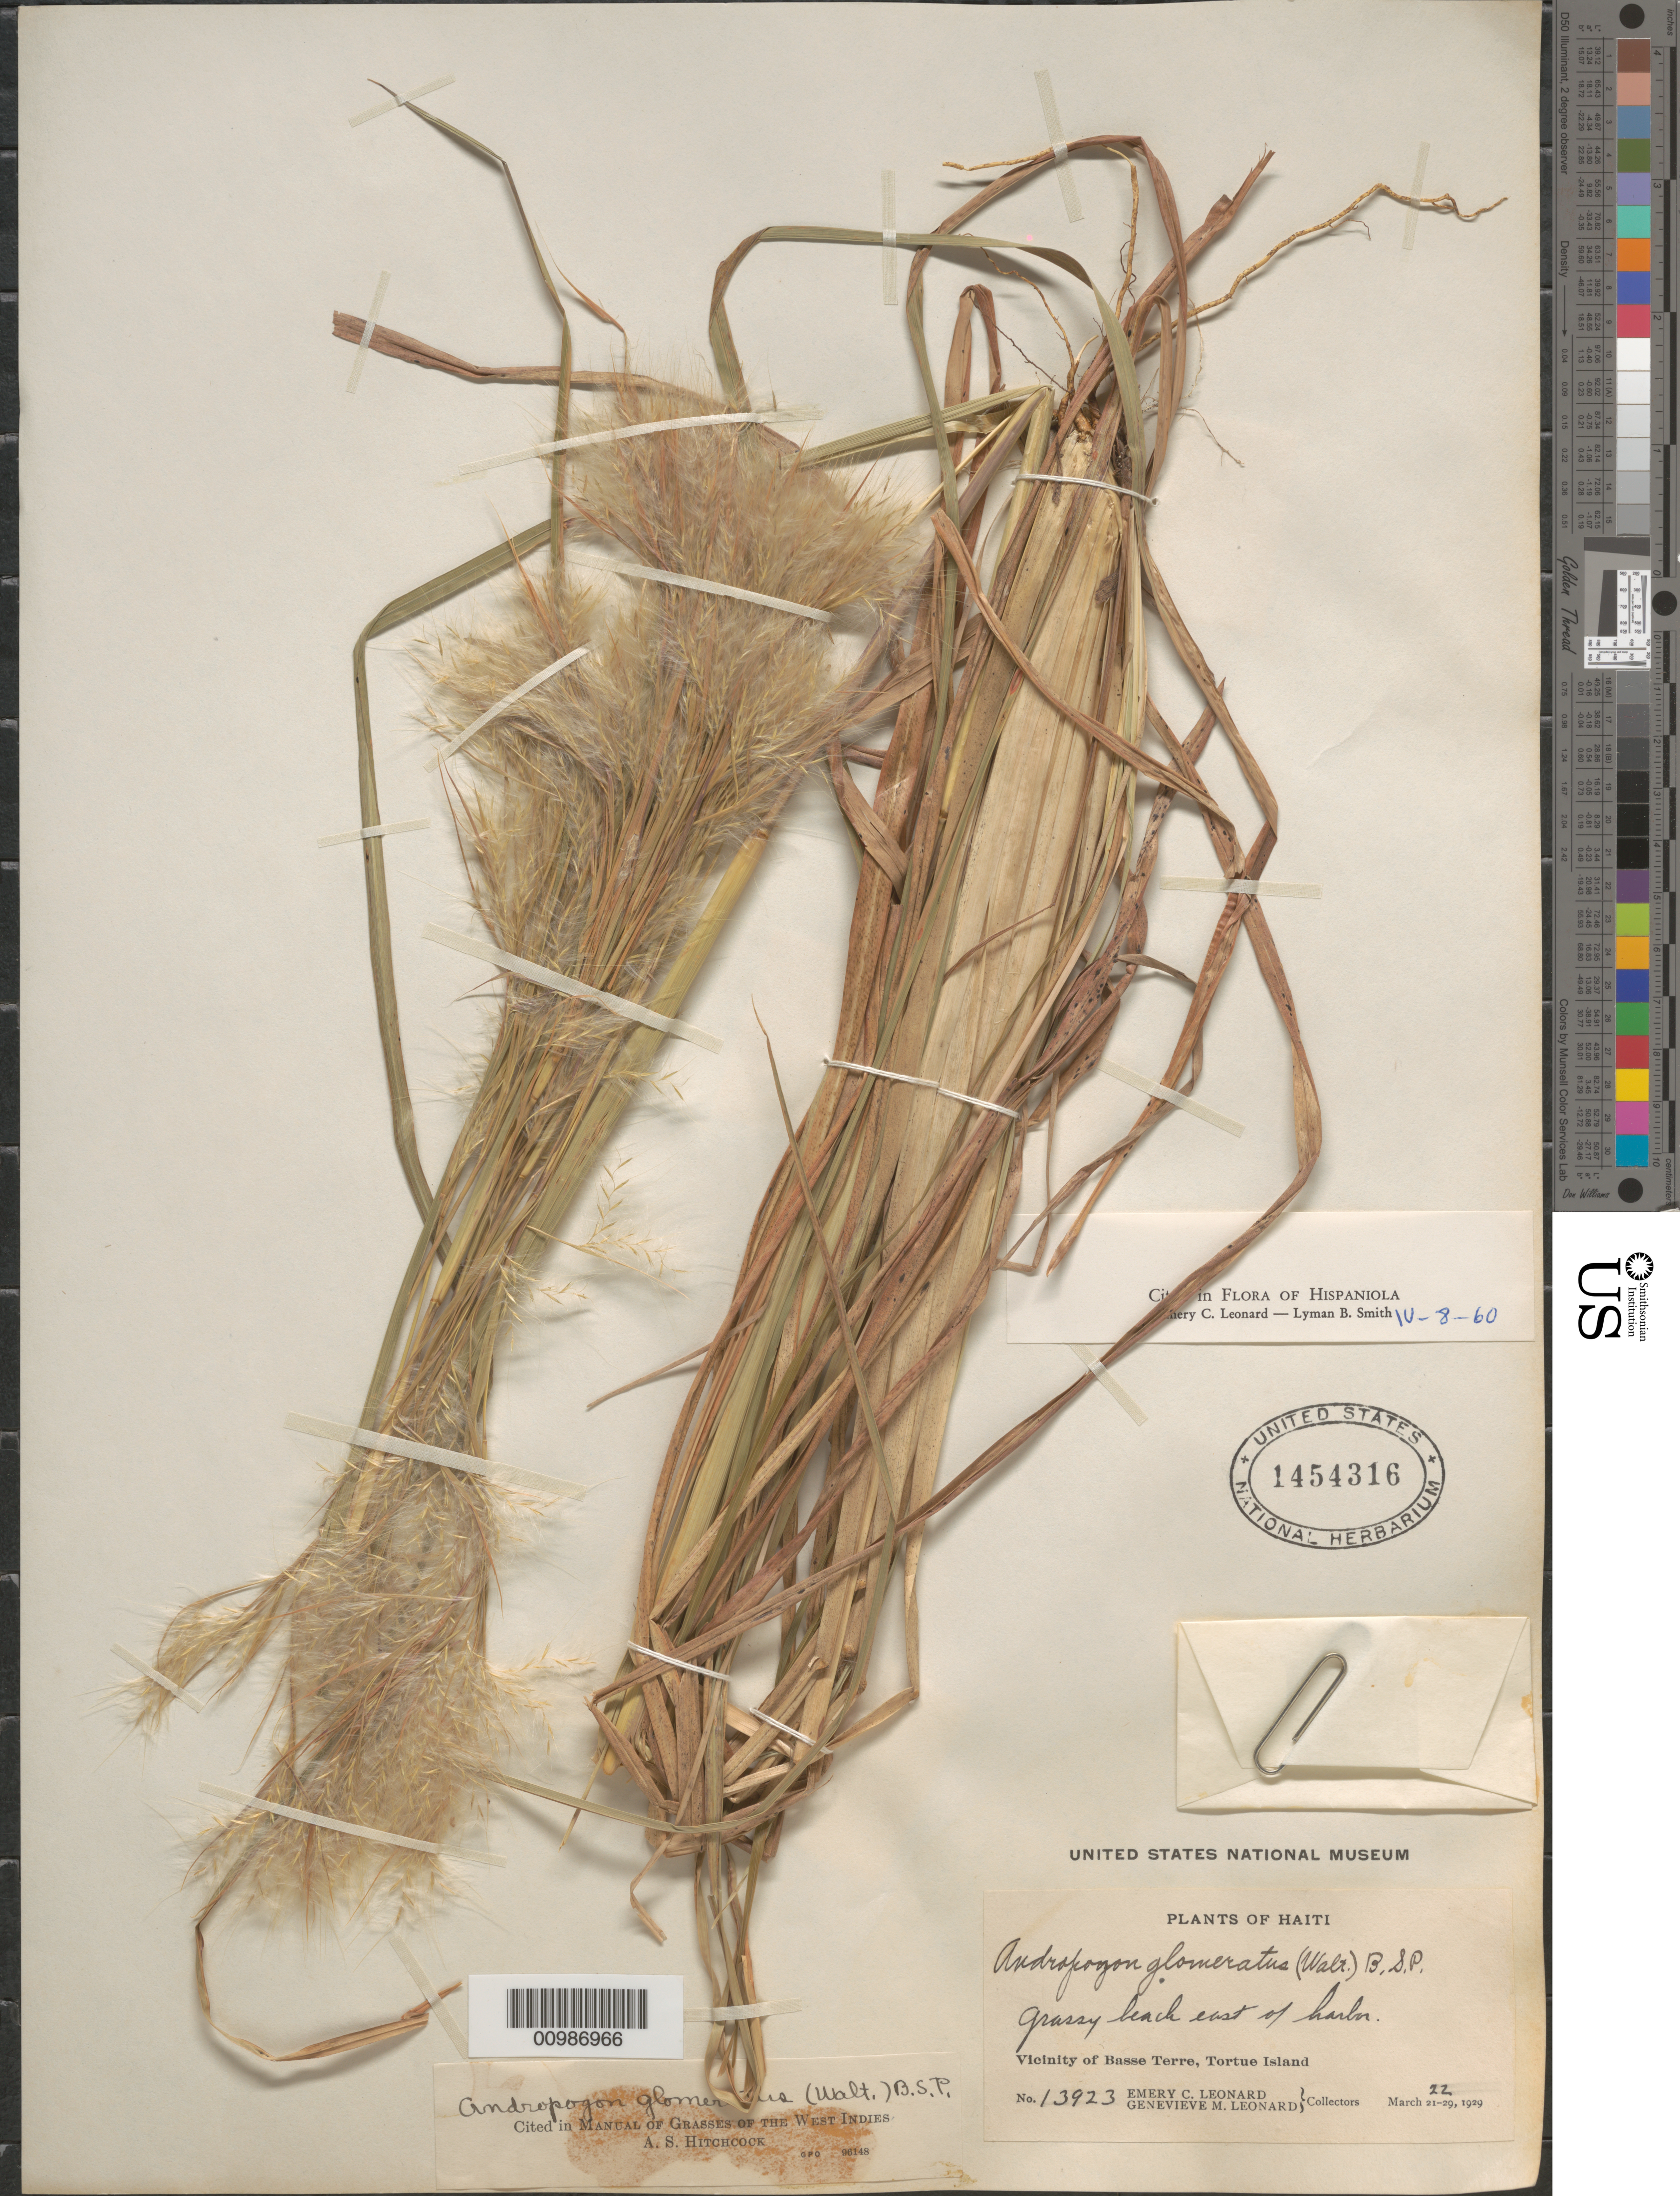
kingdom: Plantae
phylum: Tracheophyta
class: Liliopsida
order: Poales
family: Poaceae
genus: Andropogon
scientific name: Andropogon glomeratus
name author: (Walter) Britton, Stearns & Poggenb.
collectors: E. C. Leonard & G. M. Leonard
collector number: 13923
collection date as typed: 22 Mar 1929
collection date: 1929-03-22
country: Haiti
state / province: Nord-Óuest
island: Île de la Tortue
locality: Tortue Island, vicinity of Basse Terre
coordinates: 0 N, 0 E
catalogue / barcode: US 1454316